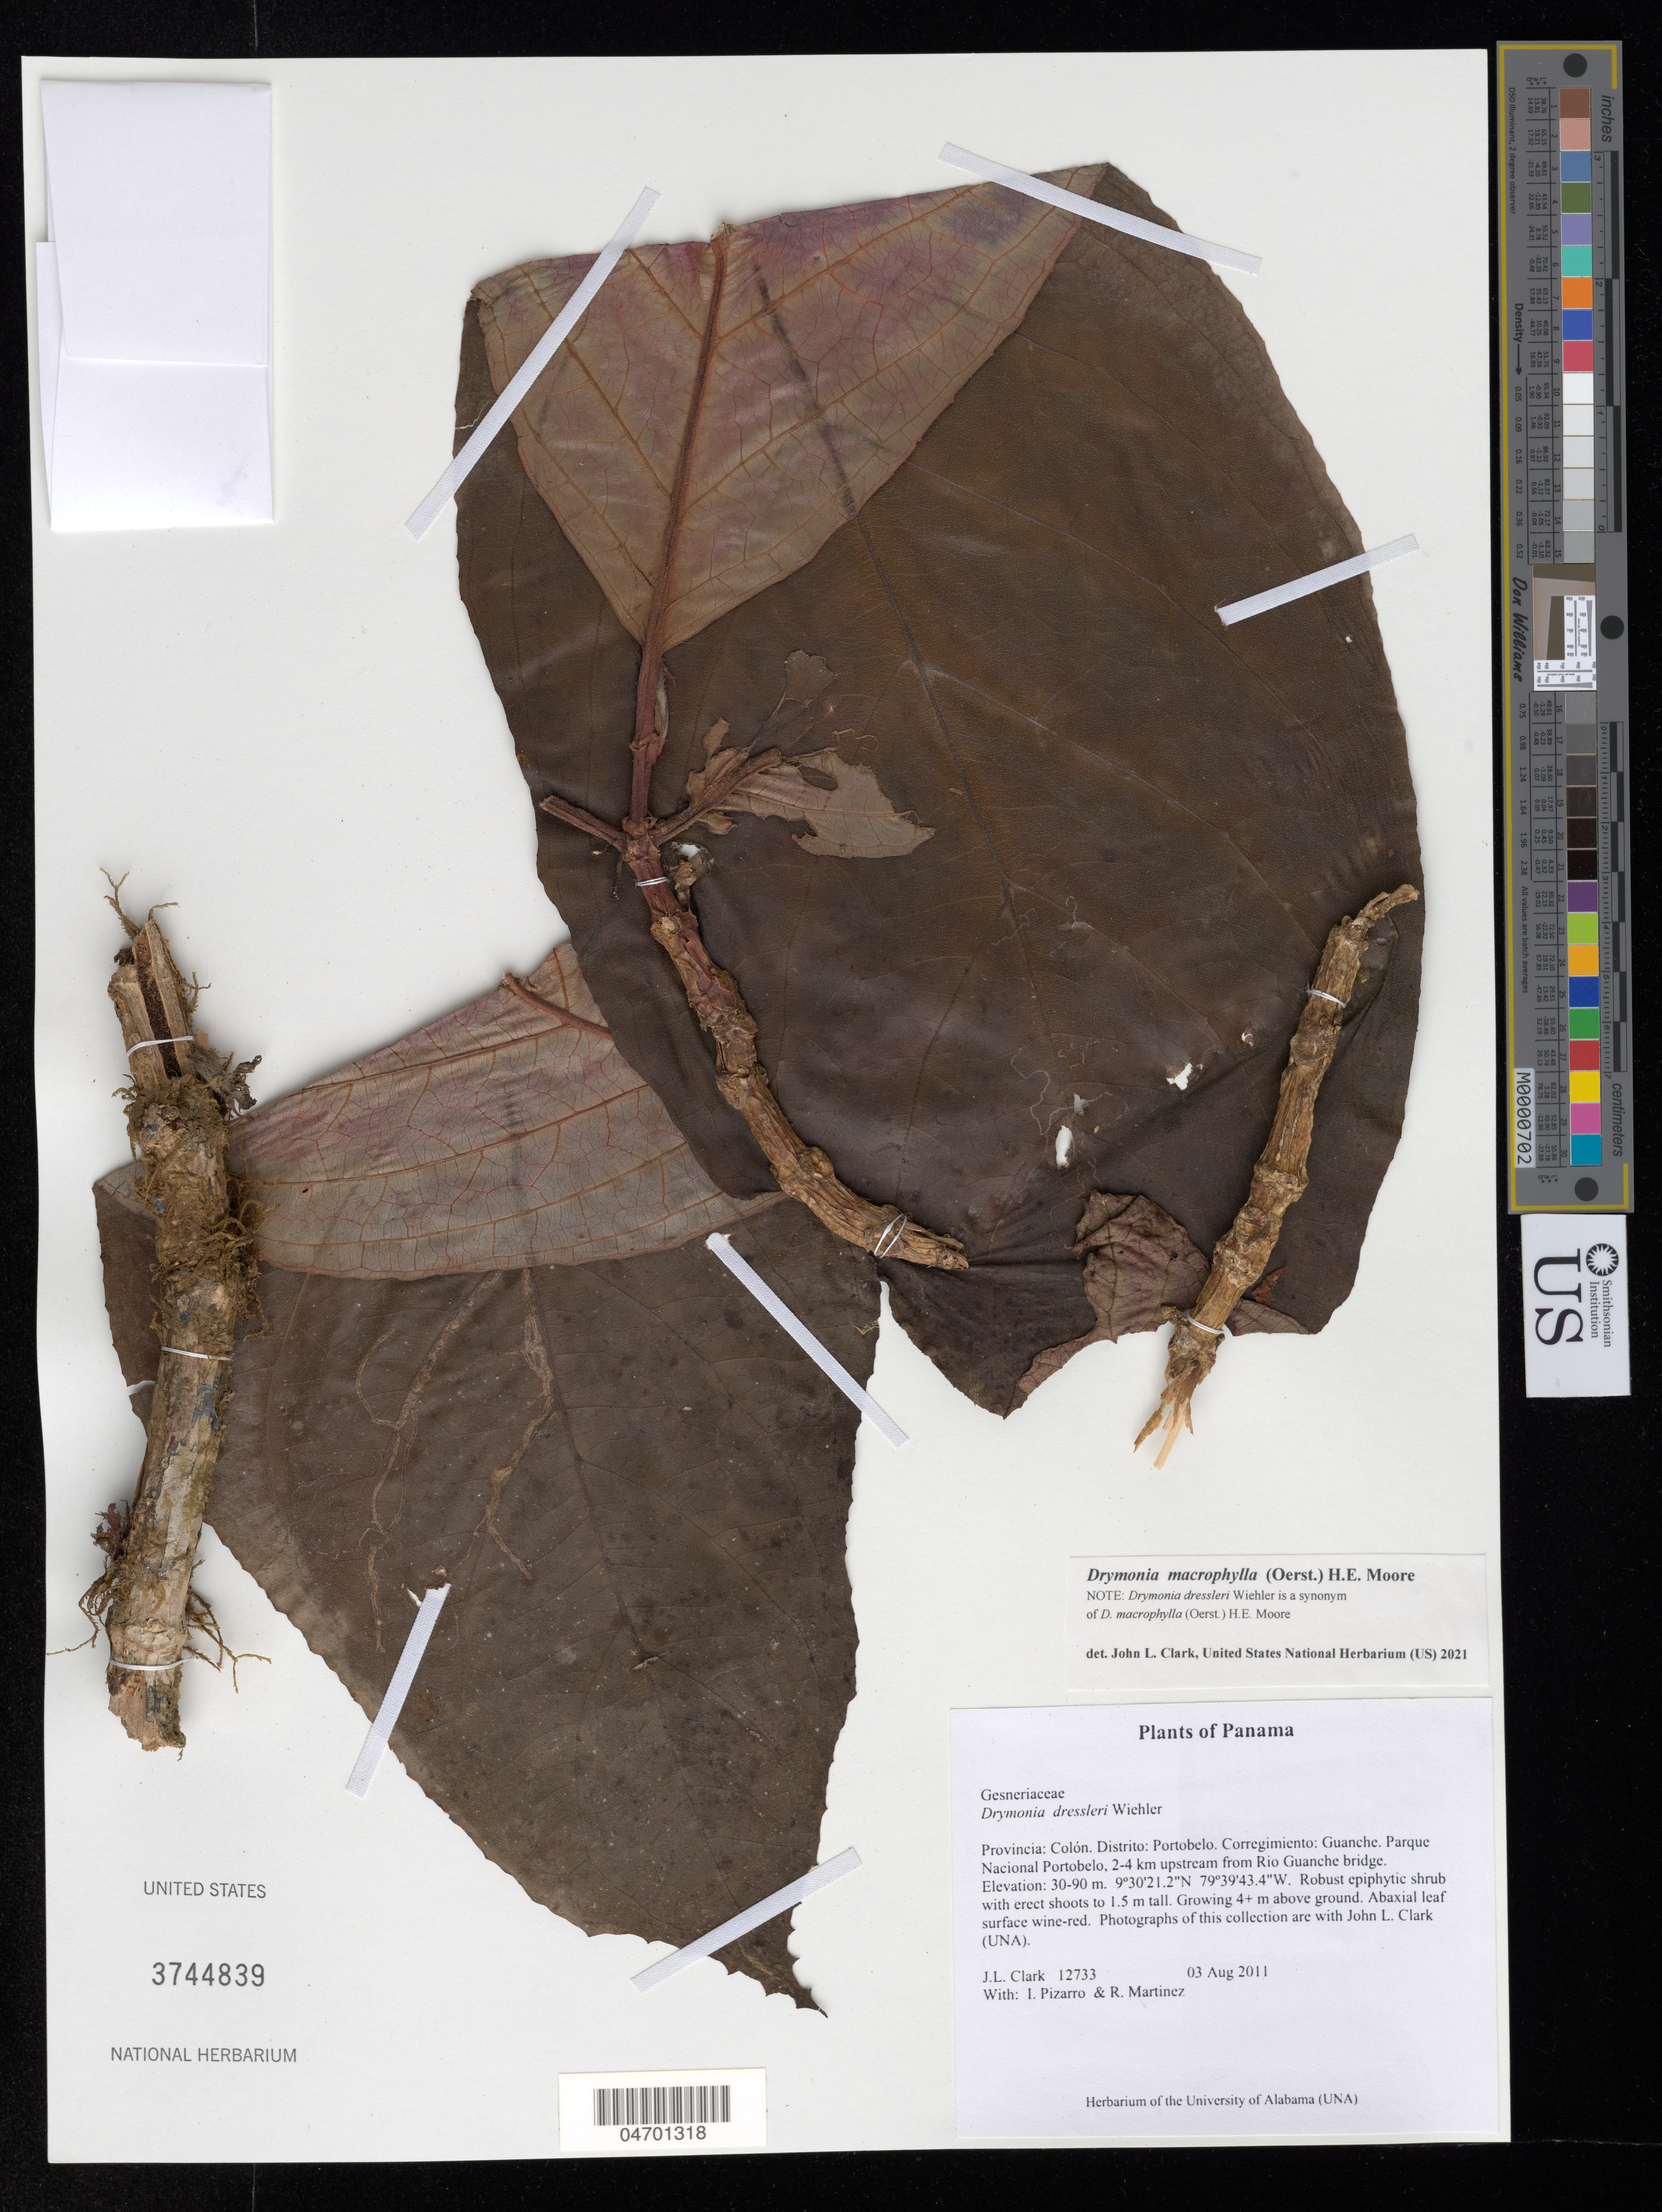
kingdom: Plantae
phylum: Tracheophyta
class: Magnoliopsida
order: Lamiales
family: Gesneriaceae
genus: Drymonia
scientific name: Drymonia microphylla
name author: Wiehler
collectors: J. L. Clark, I. Pizarro & R. Martinez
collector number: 12733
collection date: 2011-08-03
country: Panama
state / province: Colón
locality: Distrito: Portobelo. Corregimiento: Guanche. Parque Nacional Portobelo, 2-4 km upstream from Rio Guanche bridge.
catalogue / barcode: US 3744839